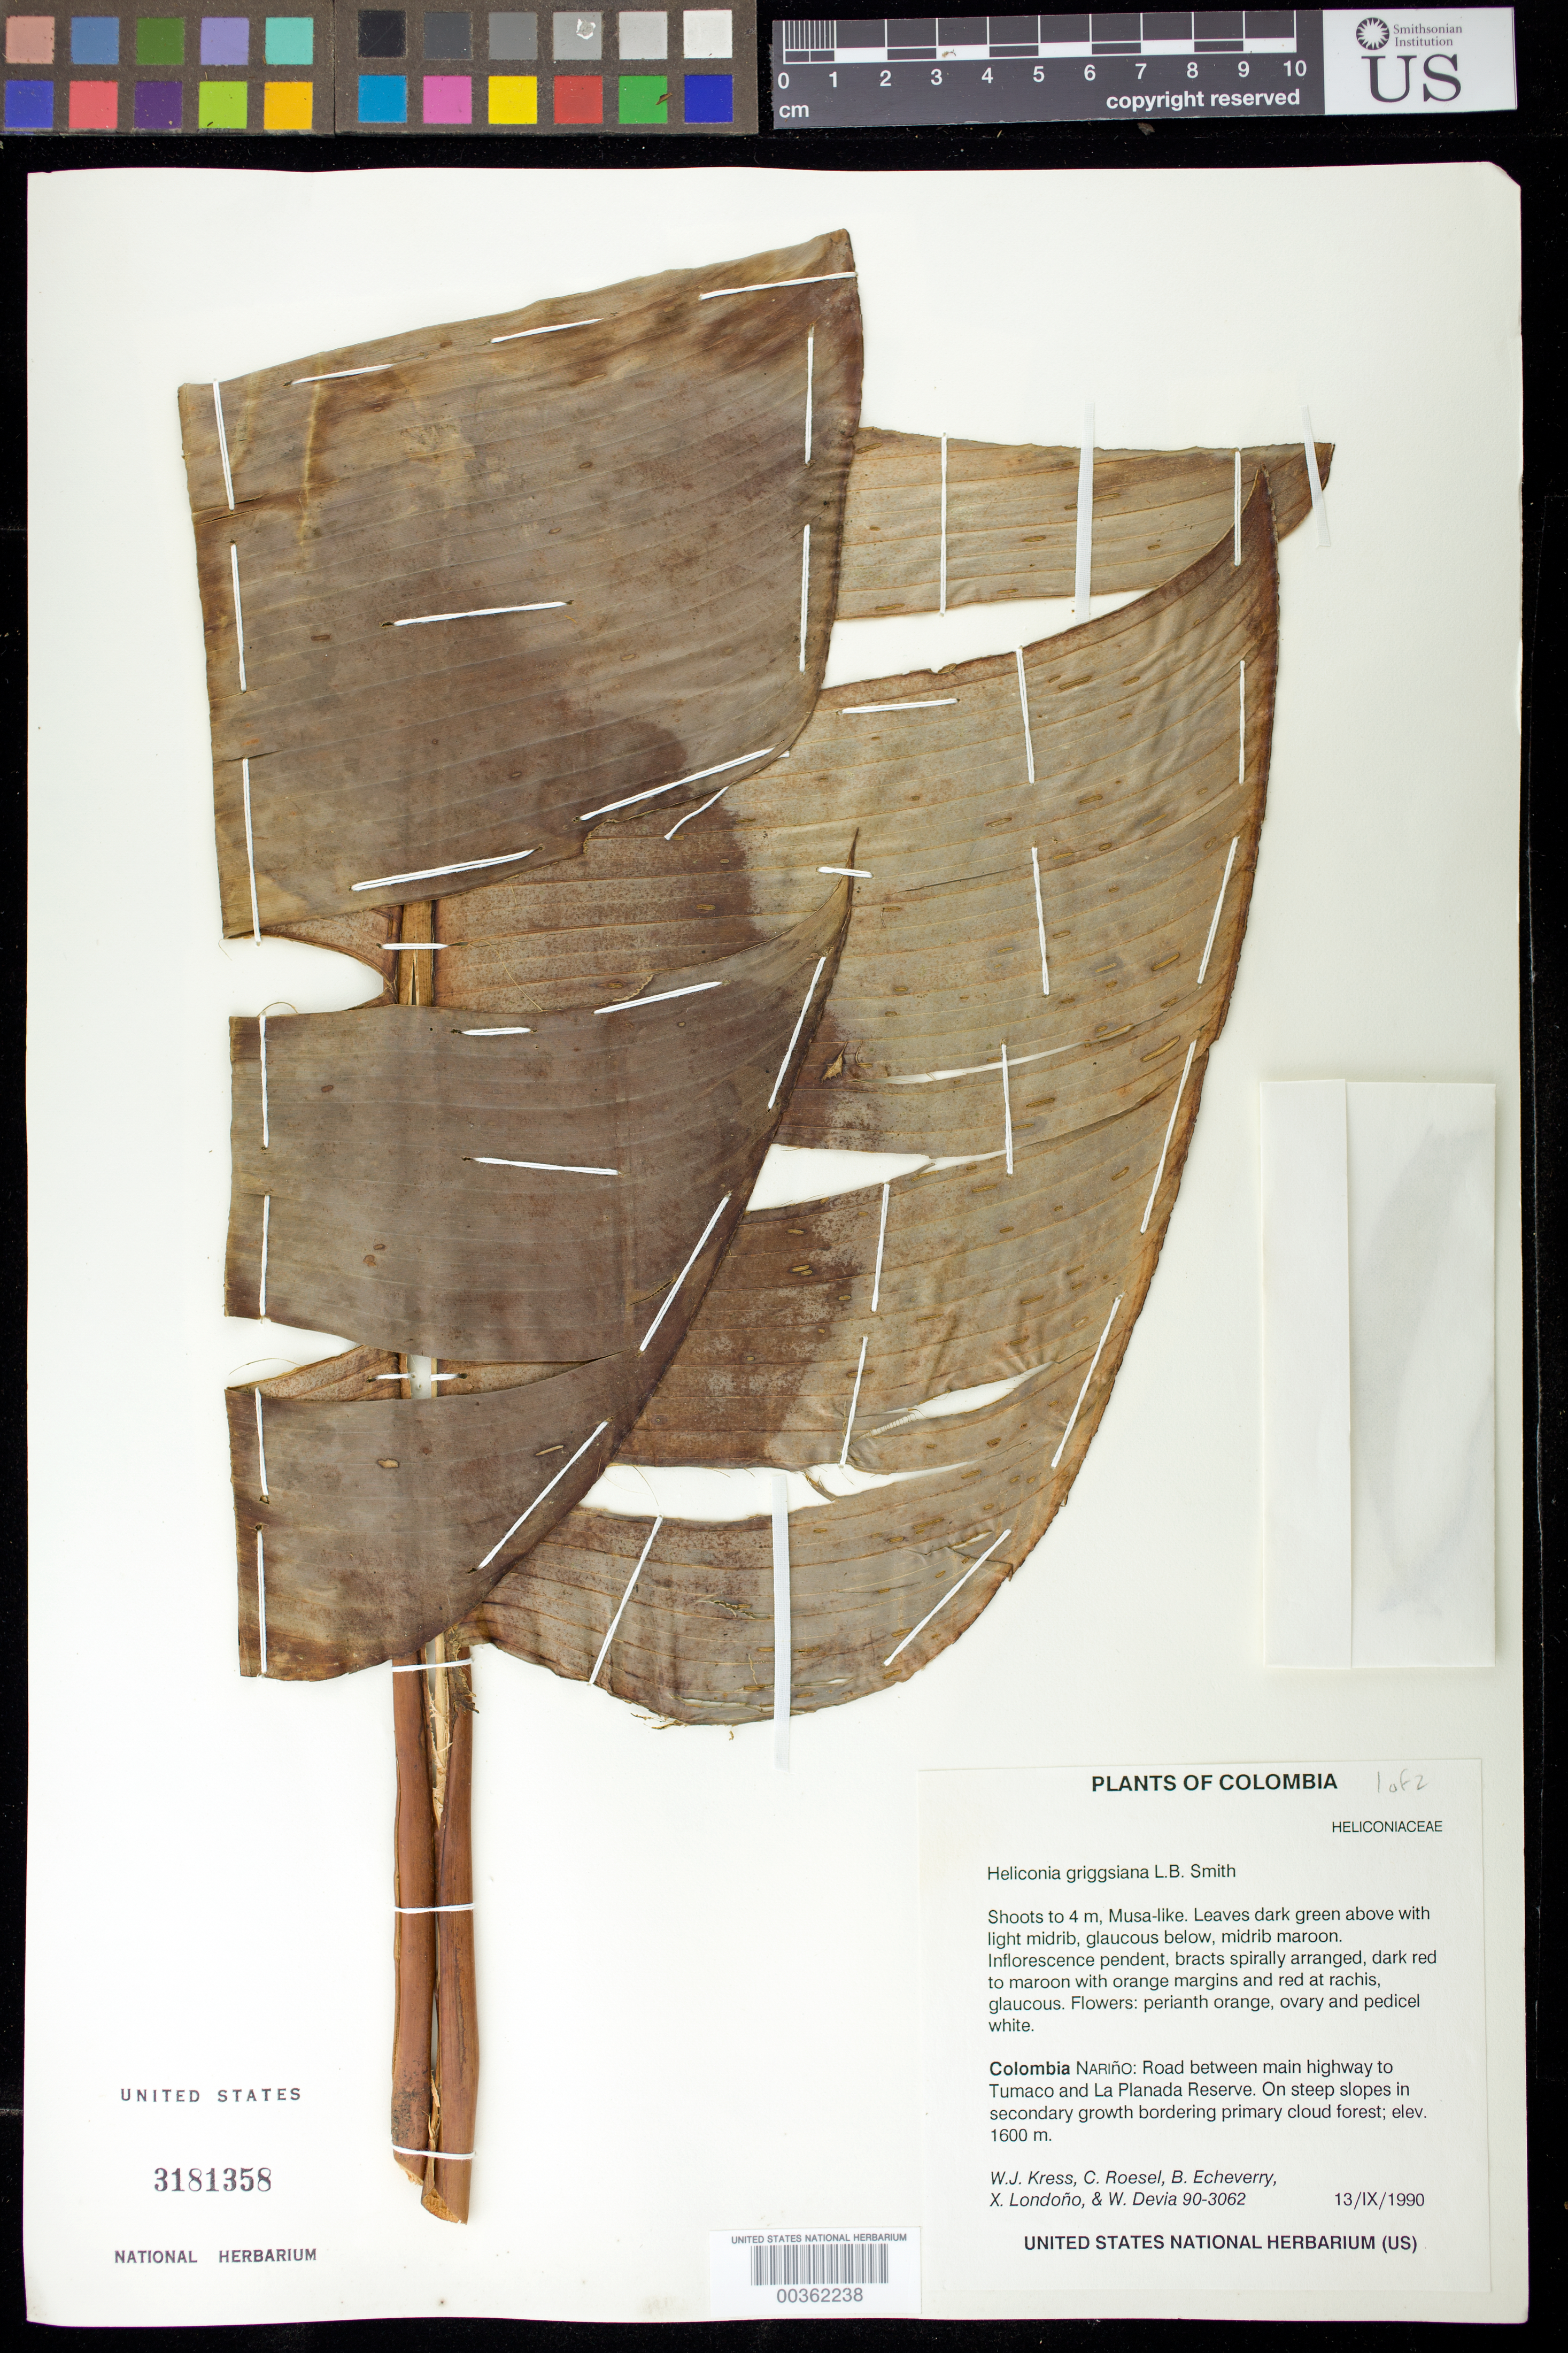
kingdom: Plantae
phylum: Tracheophyta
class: Liliopsida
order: Zingiberales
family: Heliconiaceae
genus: Heliconia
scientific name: Heliconia griggsiana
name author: L.B. Sm.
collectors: W. J. Kress, C. S. Roesel, B. Echeverry, X. Londoño & W. Devia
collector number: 90-3062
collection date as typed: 13 Sep 1990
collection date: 1990-09-13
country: Colombia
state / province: Nariño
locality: Road between main hwy to Tumaco and la Planada Reserve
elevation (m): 1600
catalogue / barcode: US 3181358